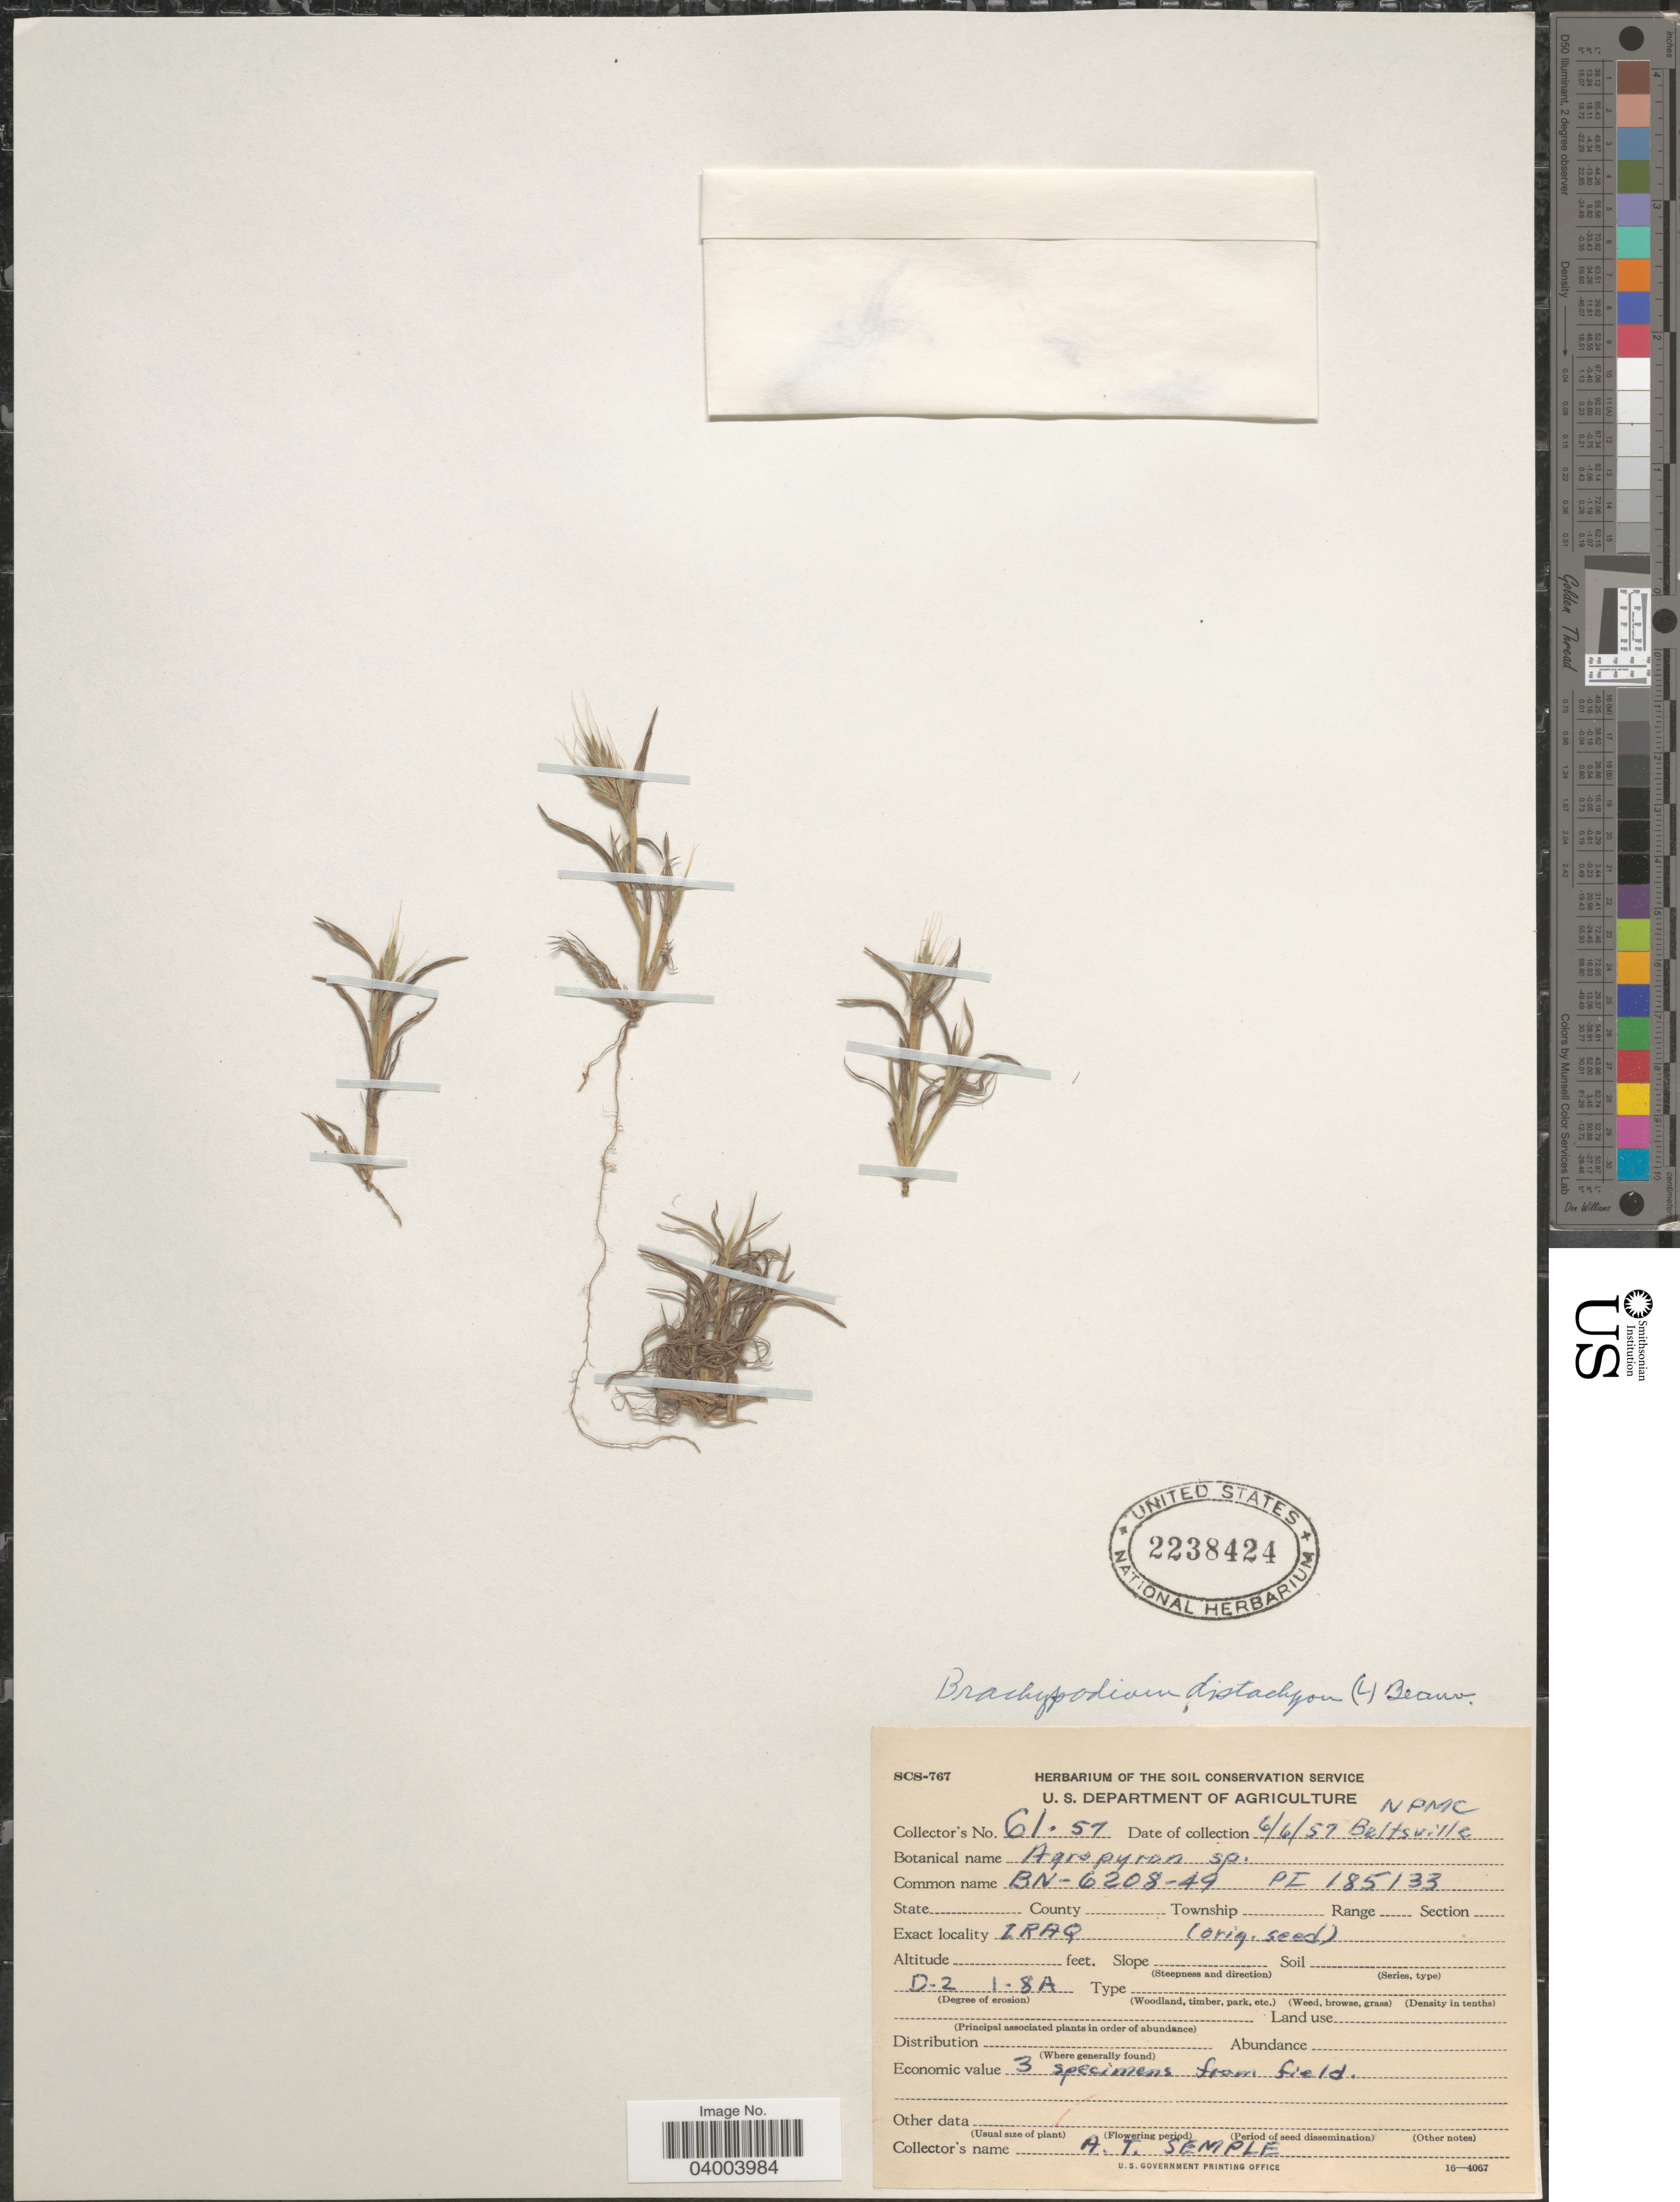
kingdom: Plantae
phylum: Tracheophyta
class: Liliopsida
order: Poales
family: Poaceae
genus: Brachypodium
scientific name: Brachypodium distachyon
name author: (L.) P. Beauv.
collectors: A. Semple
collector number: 61-57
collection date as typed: Transcribed d/m/y: 6/6/57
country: United States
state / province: Maryland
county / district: Prince George's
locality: NPMC Beltsville.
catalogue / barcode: US 2238424